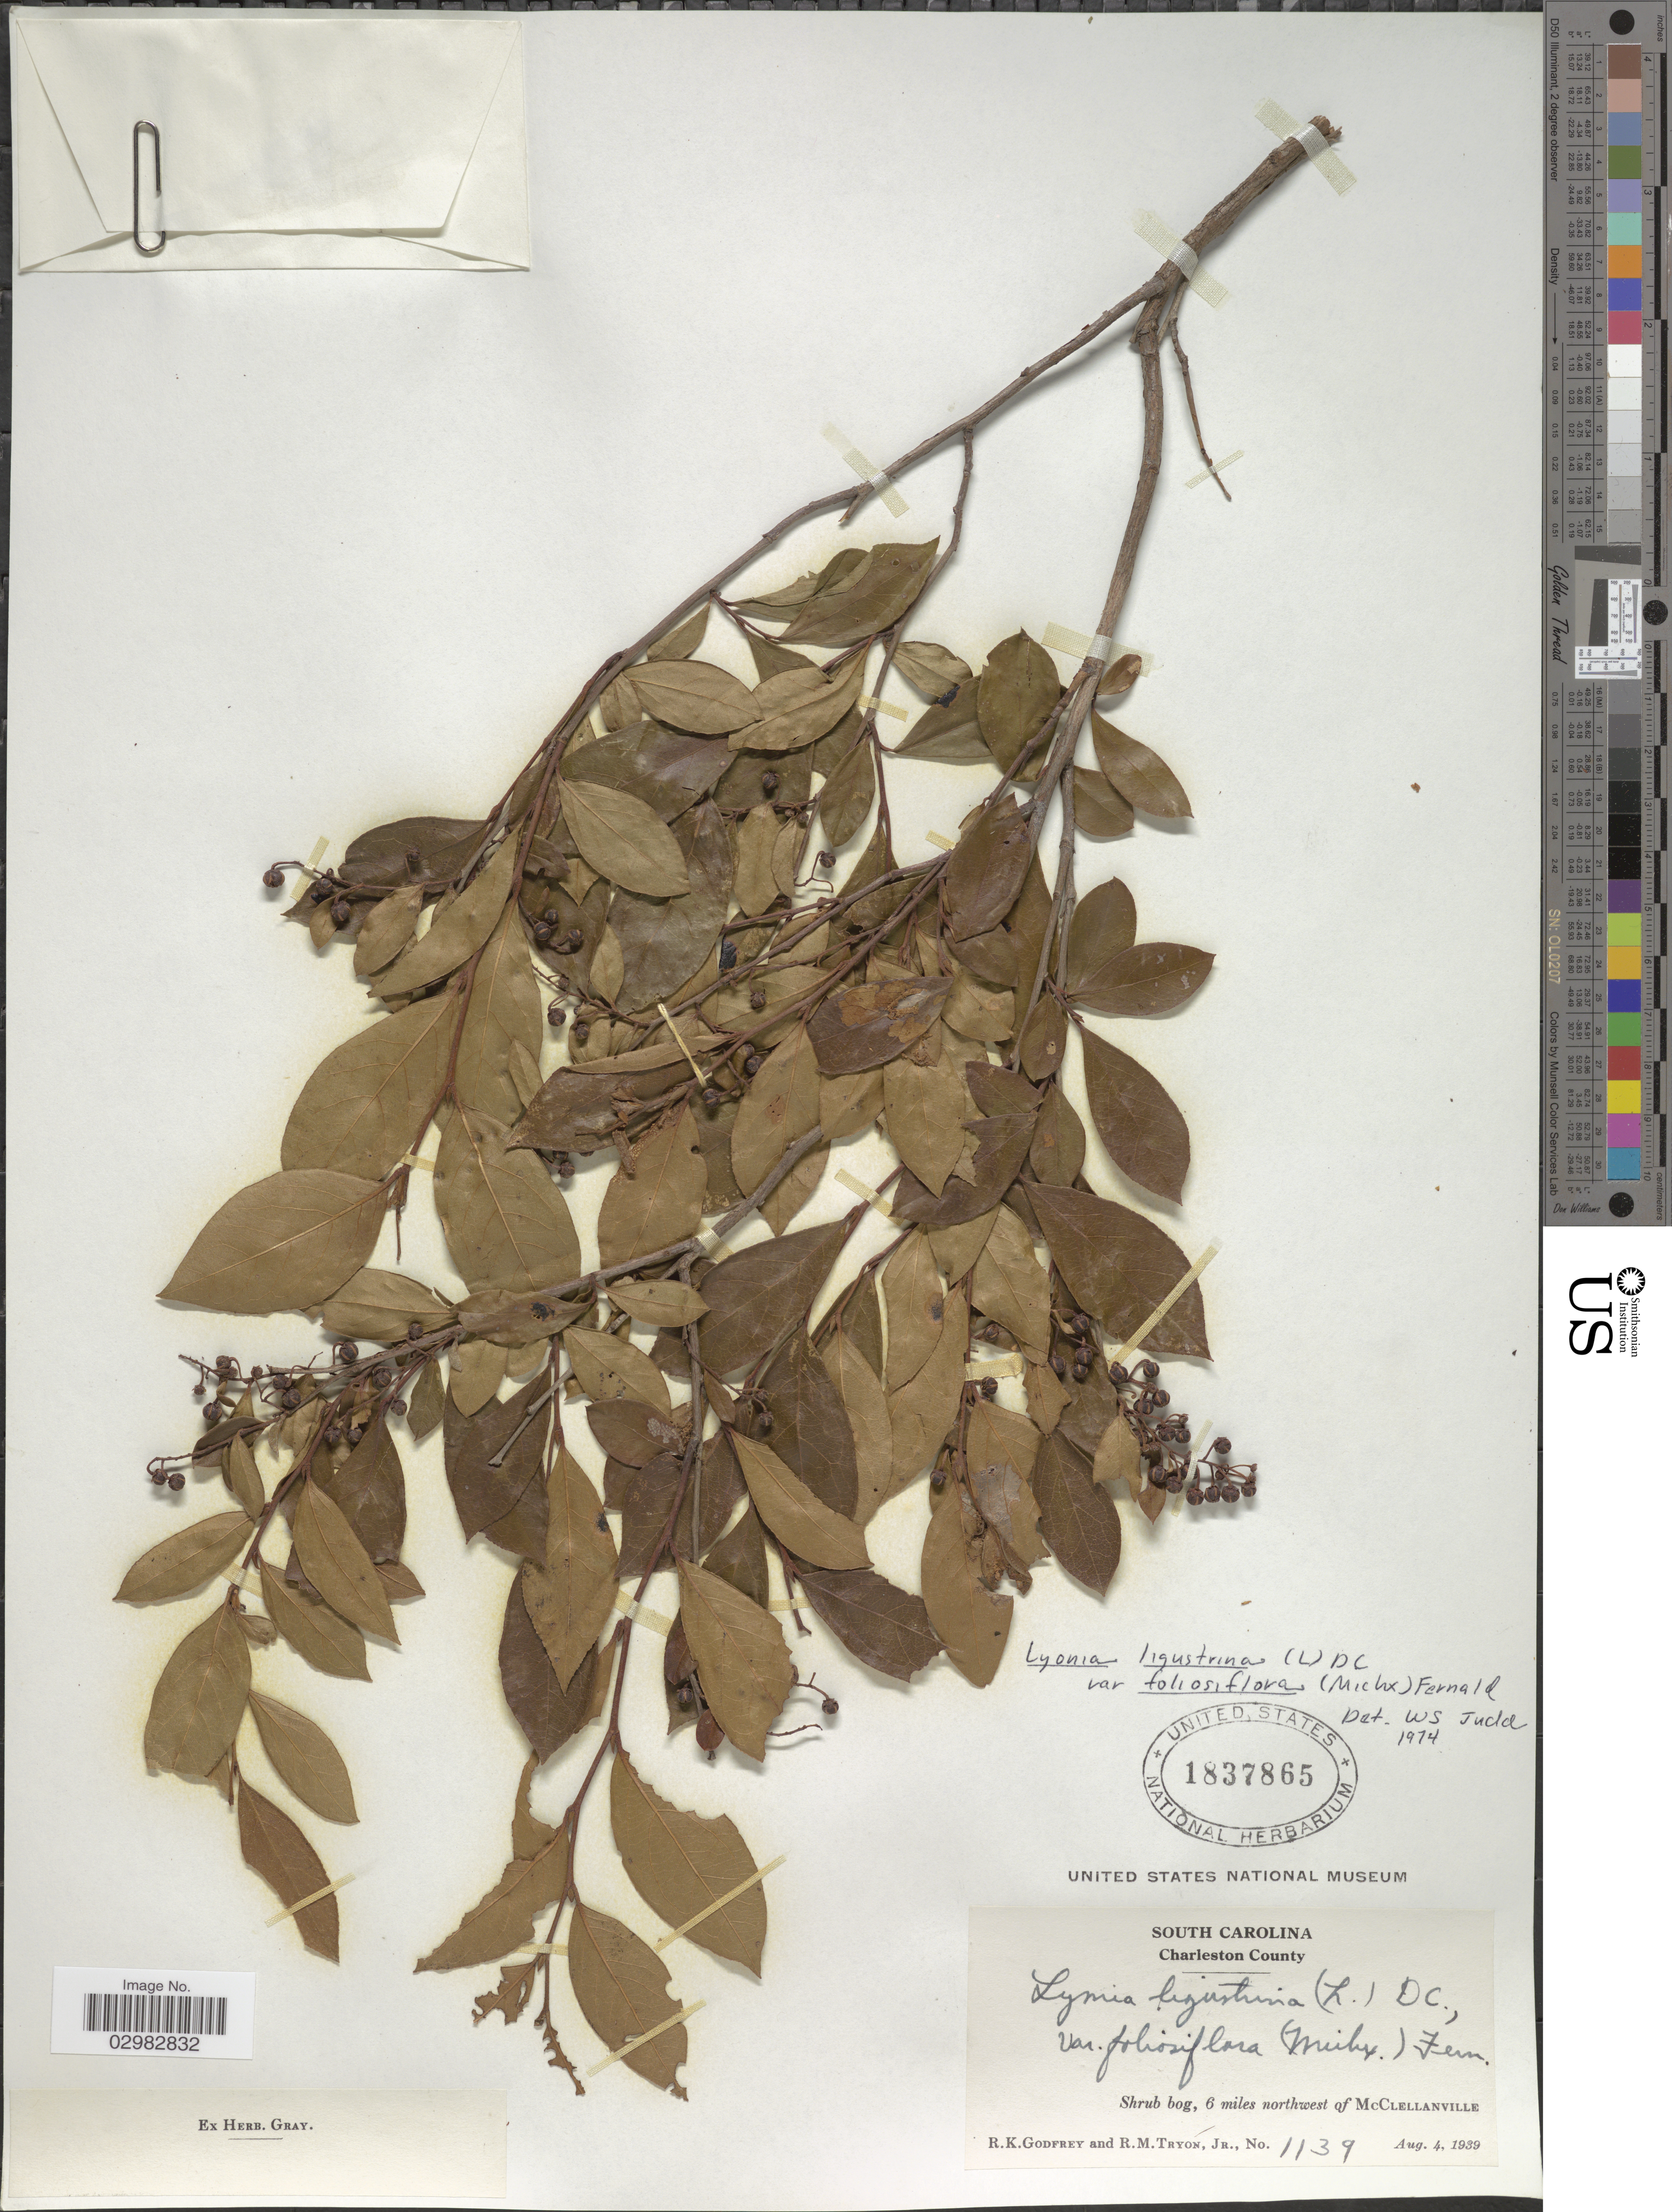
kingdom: Plantae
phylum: Tracheophyta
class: Magnoliopsida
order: Ericales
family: Ericaceae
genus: Lyonia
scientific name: Lyonia ligustrina var. foliosiflora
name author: (Michx.) Fernald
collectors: R. K. Godfrey & R. Tryon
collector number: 1139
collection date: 1939-08-04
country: United States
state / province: South Carolina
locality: Charleston County, Shrub bog, 6 miles northwest of McClellanville.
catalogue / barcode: US 1837865